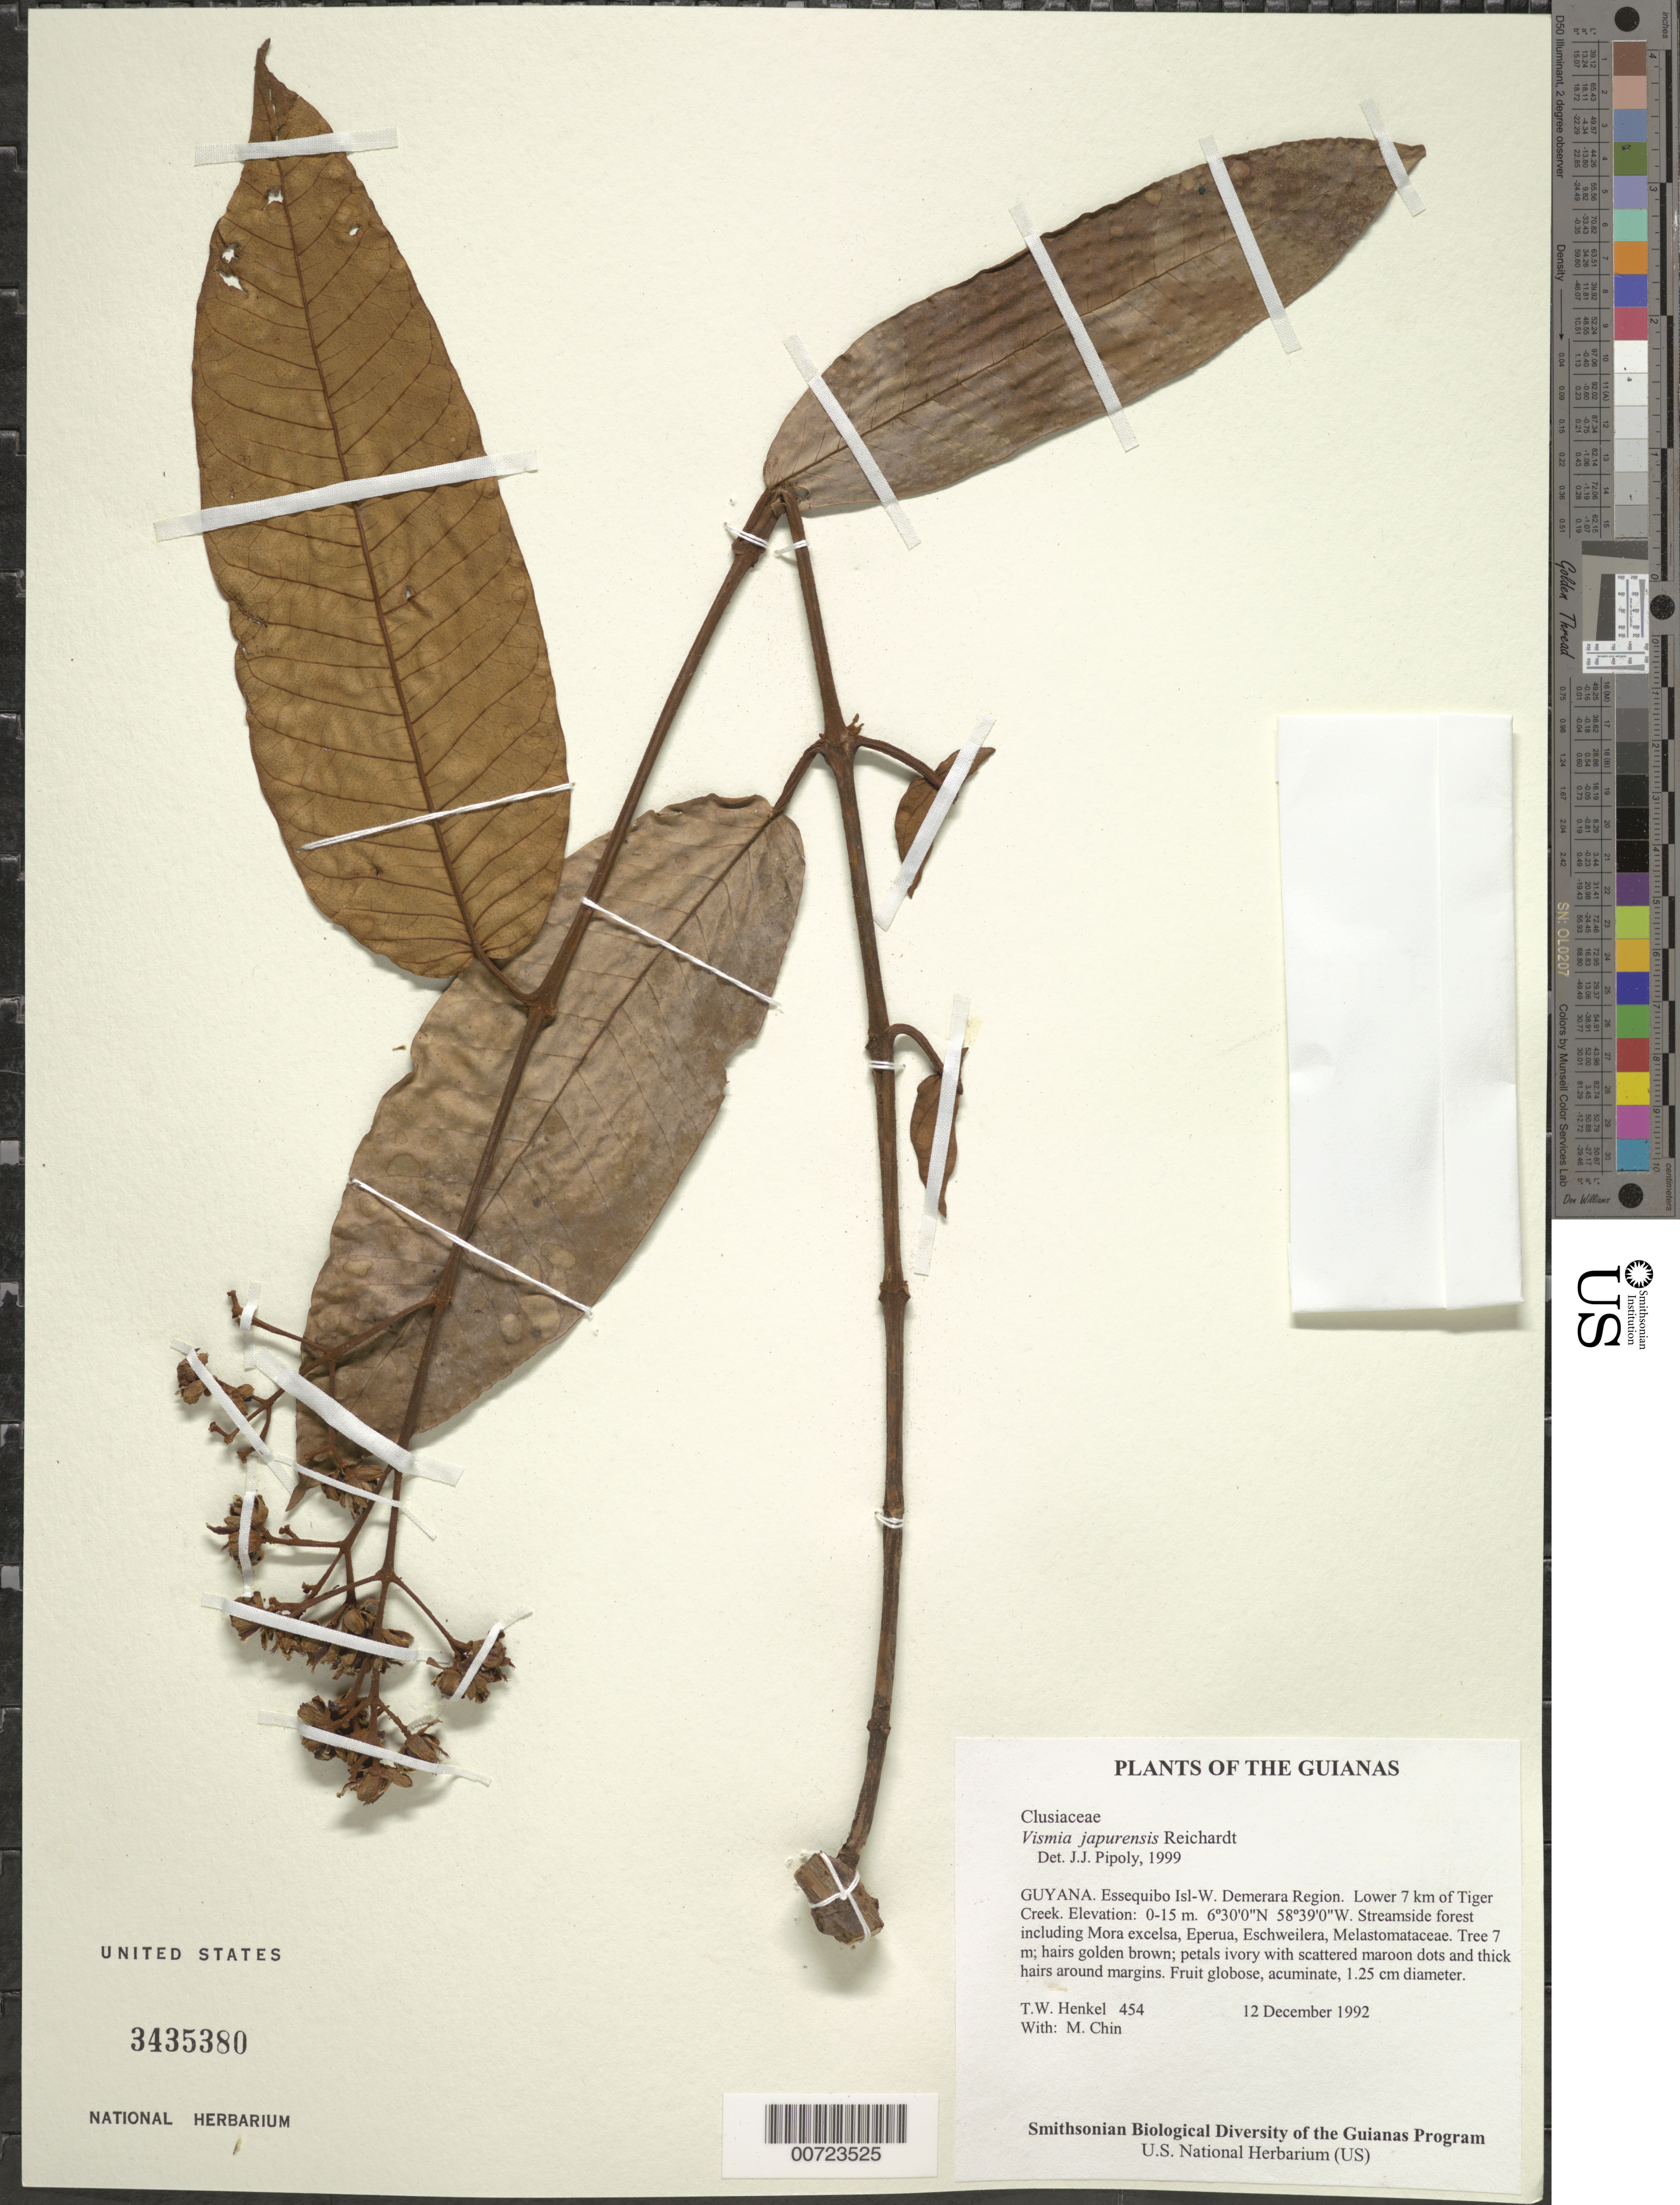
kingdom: Plantae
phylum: Tracheophyta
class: Magnoliopsida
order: Malpighiales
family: Hypericaceae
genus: Vismia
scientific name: Vismia japurensis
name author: Reichardt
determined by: Pipoly, J. J., III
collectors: T. Henkel & M. Chin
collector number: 454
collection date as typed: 12 December 1992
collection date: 1992-12-12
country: Guyana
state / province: Essequibo Isl-W. Demerara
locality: Lower 7 km of Tiger Creek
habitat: Streamside forest including Mora excelsa, Eperua, Eschweilera, Melastomataceae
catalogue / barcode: US 3435380